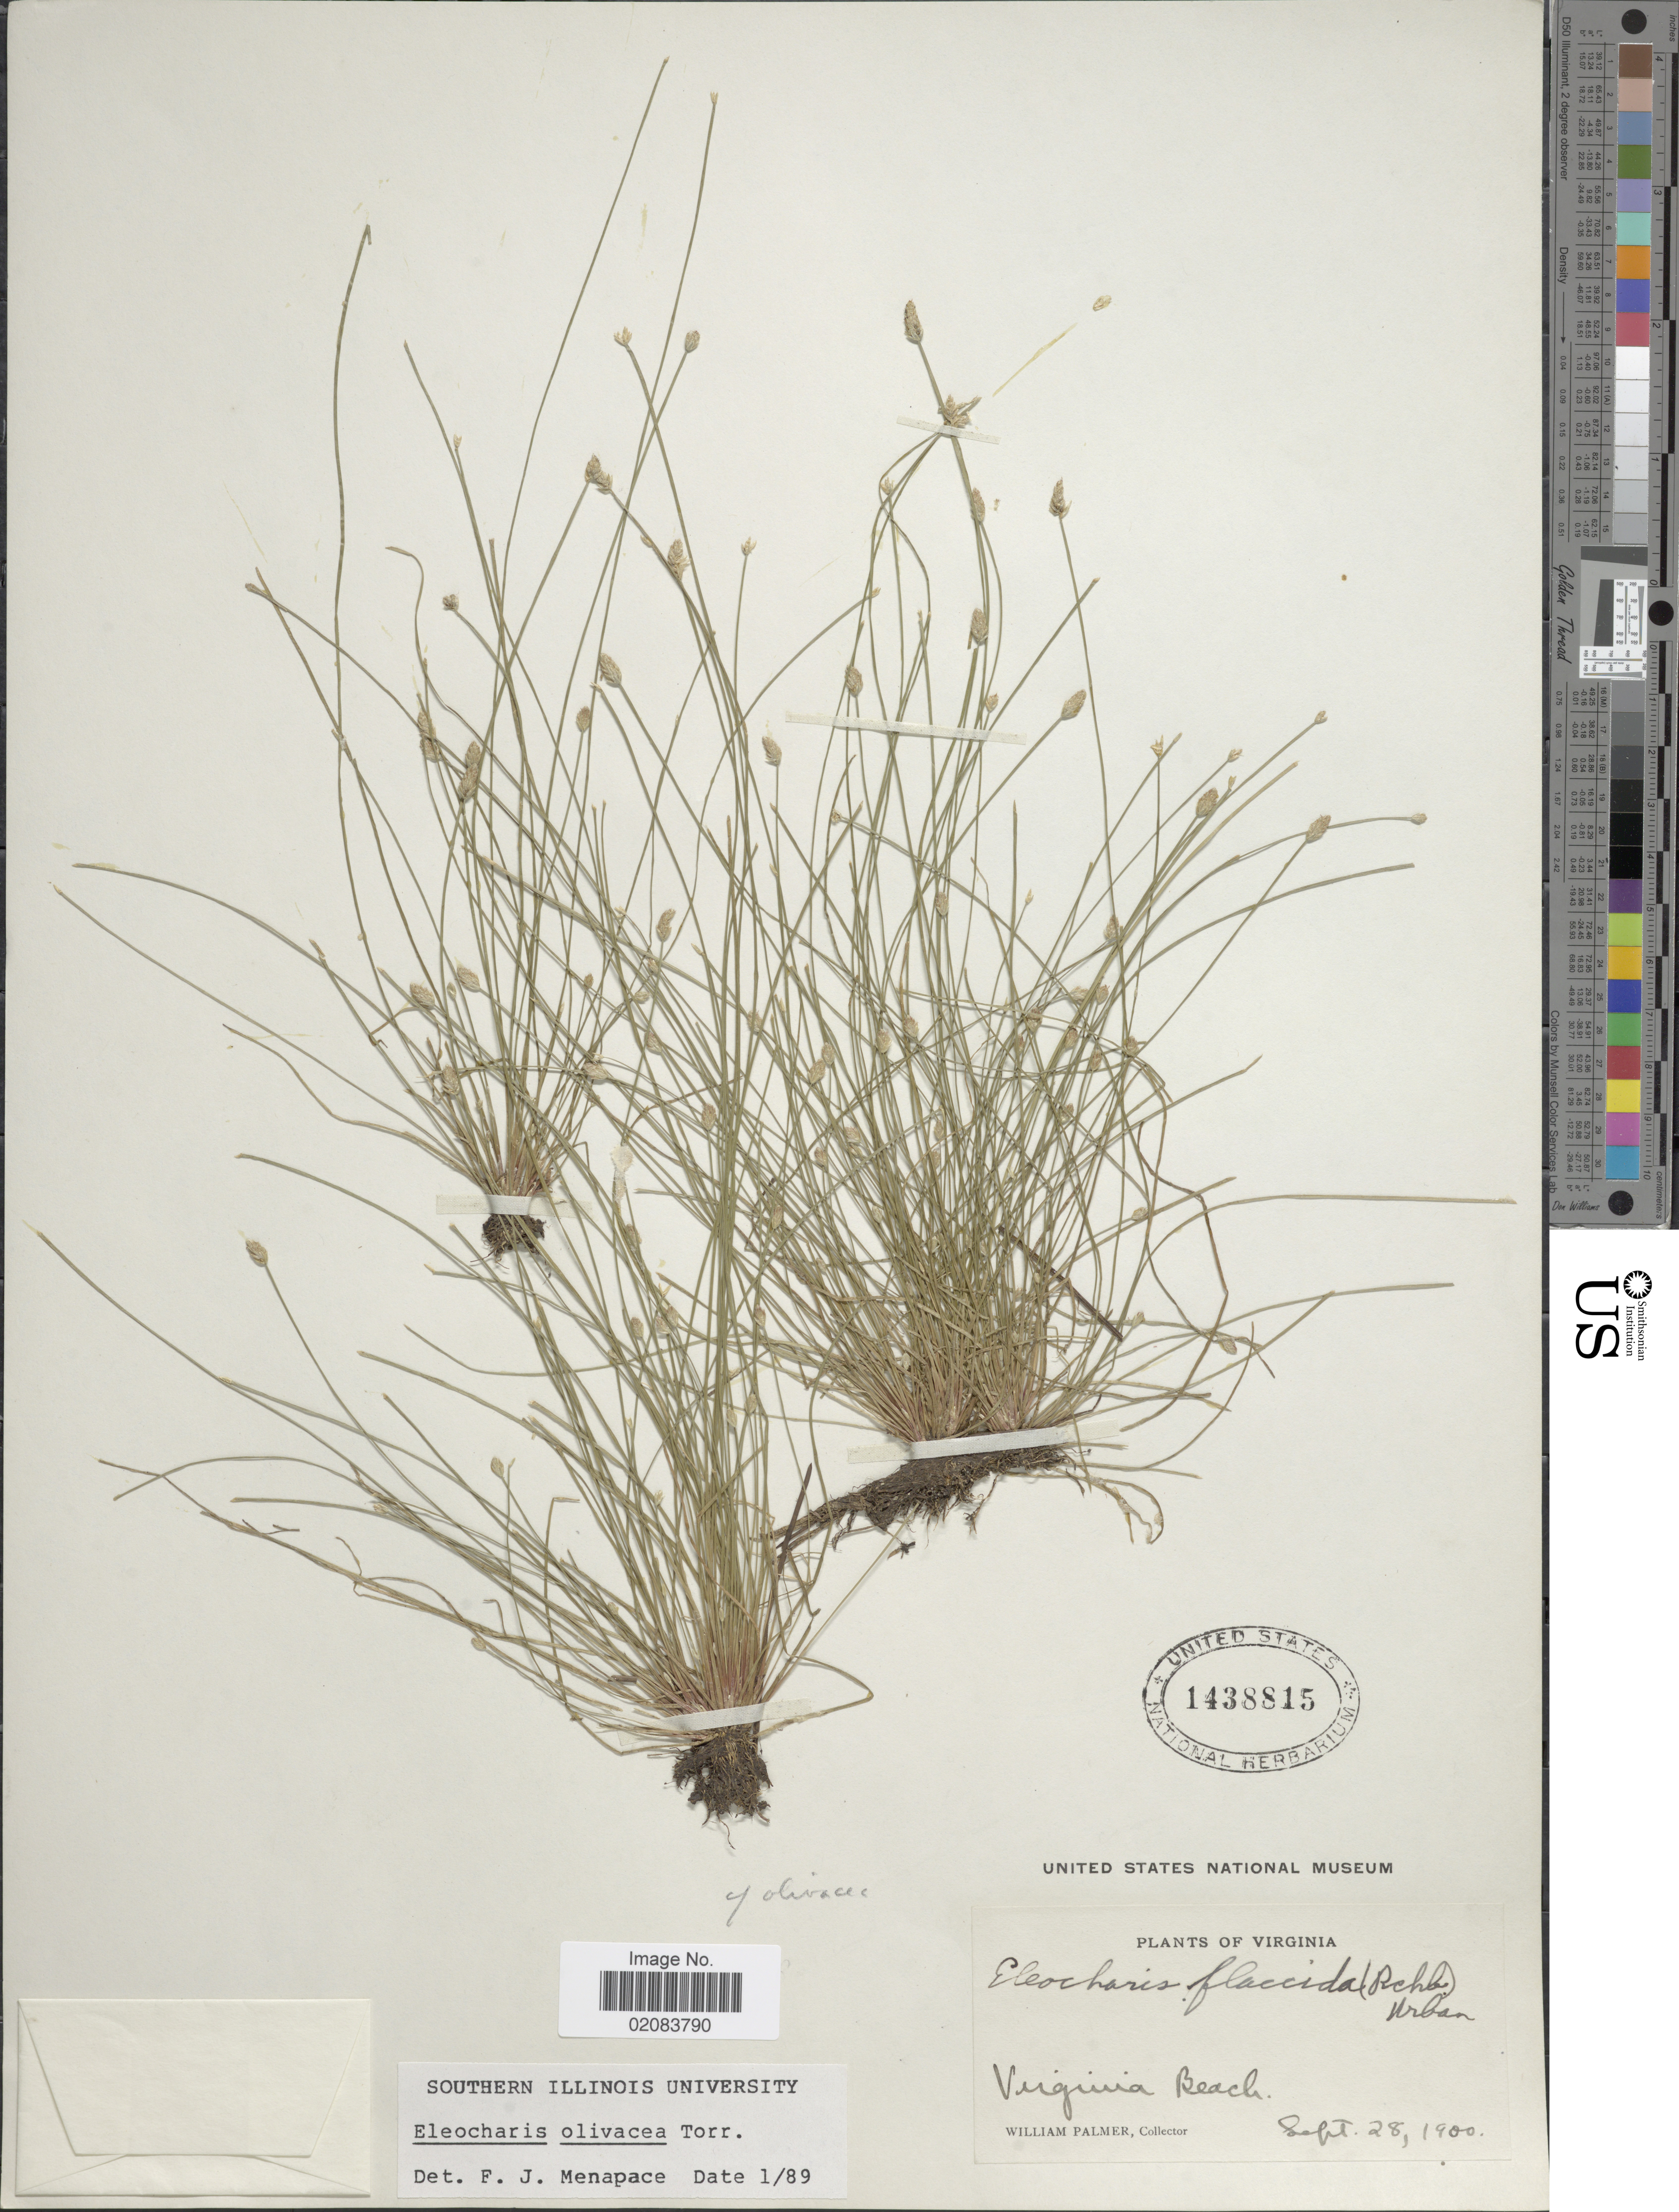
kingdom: Plantae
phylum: Tracheophyta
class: Liliopsida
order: Poales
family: Cyperaceae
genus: Eleocharis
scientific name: Eleocharis olivacea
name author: Torr.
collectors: W. Palmer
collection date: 1900-09-28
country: United States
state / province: Virginia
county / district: City of Virginia Beach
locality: Virginia Beach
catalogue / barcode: US 1438815